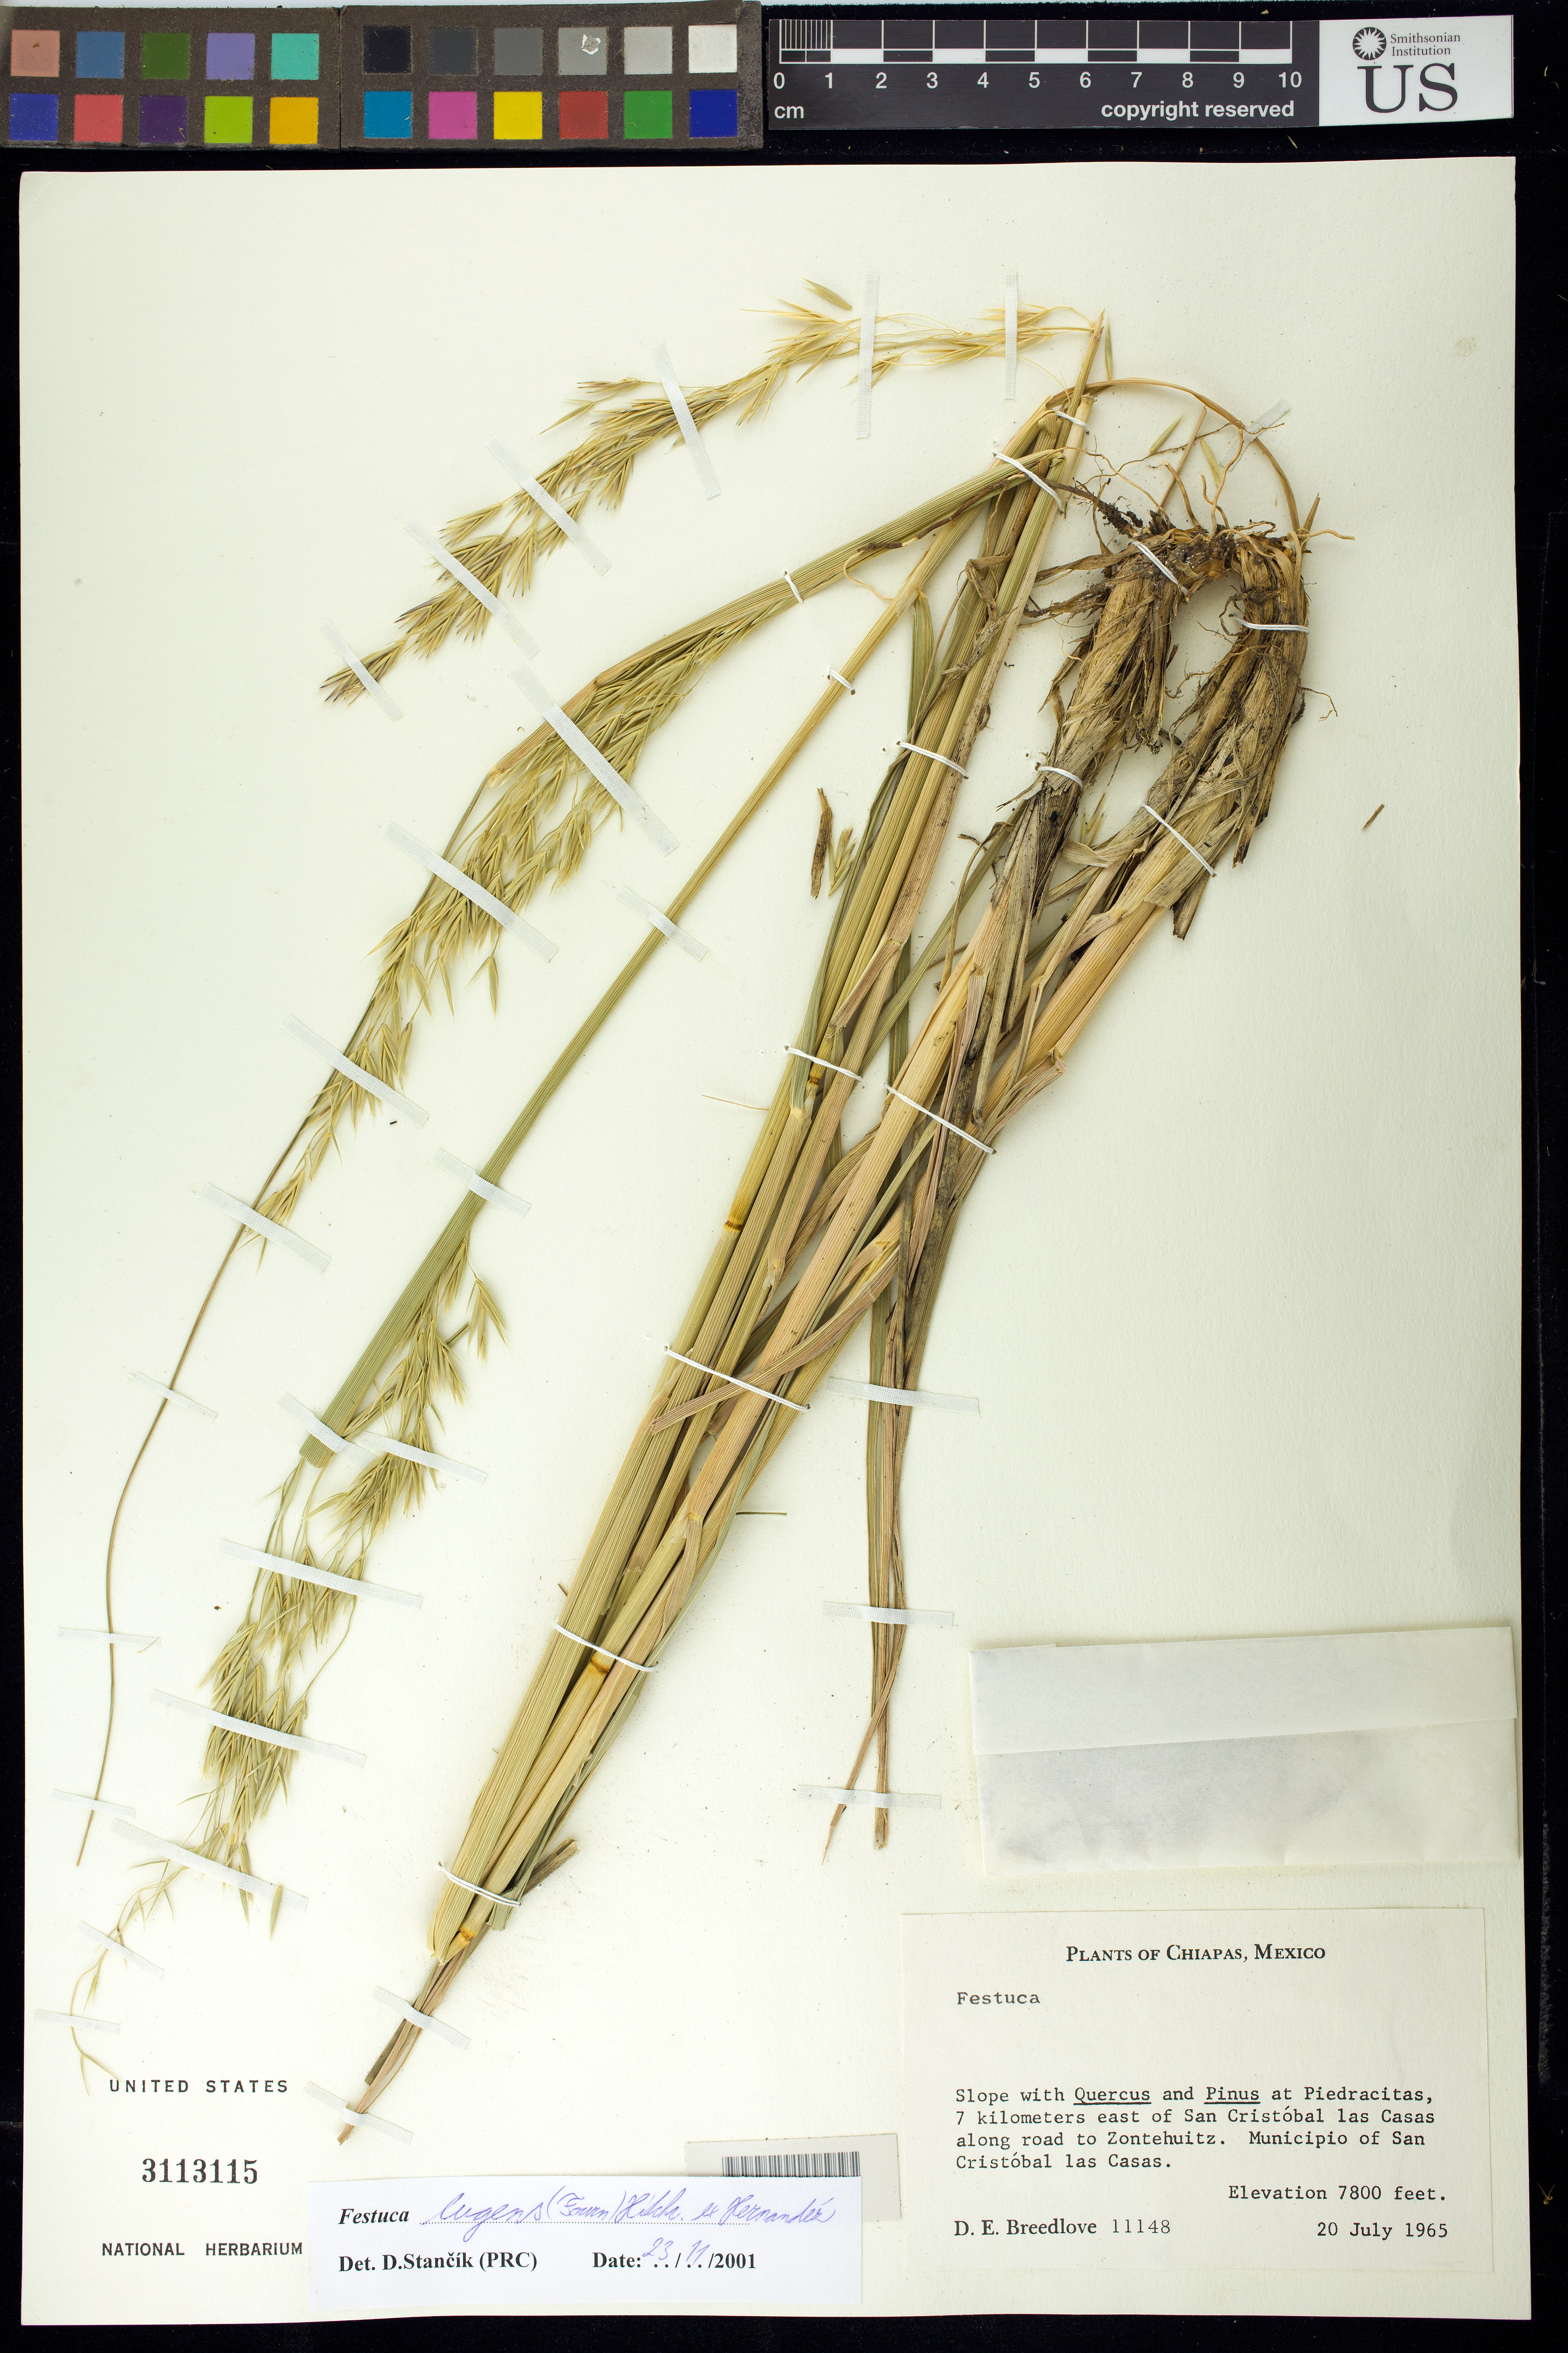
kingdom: Plantae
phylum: Tracheophyta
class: Liliopsida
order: Poales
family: Poaceae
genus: Festuca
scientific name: Festuca sp.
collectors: D. E. Breedlove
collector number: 11148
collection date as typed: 20 Jul 1965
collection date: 1965-07-20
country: Mexico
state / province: Chiapas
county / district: San Cristóbal de Las Casas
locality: at Piedrecitas, 7 km E of San Cristóbal las Casas along rd to Zontehuitz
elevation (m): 2377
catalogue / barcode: US 3113115